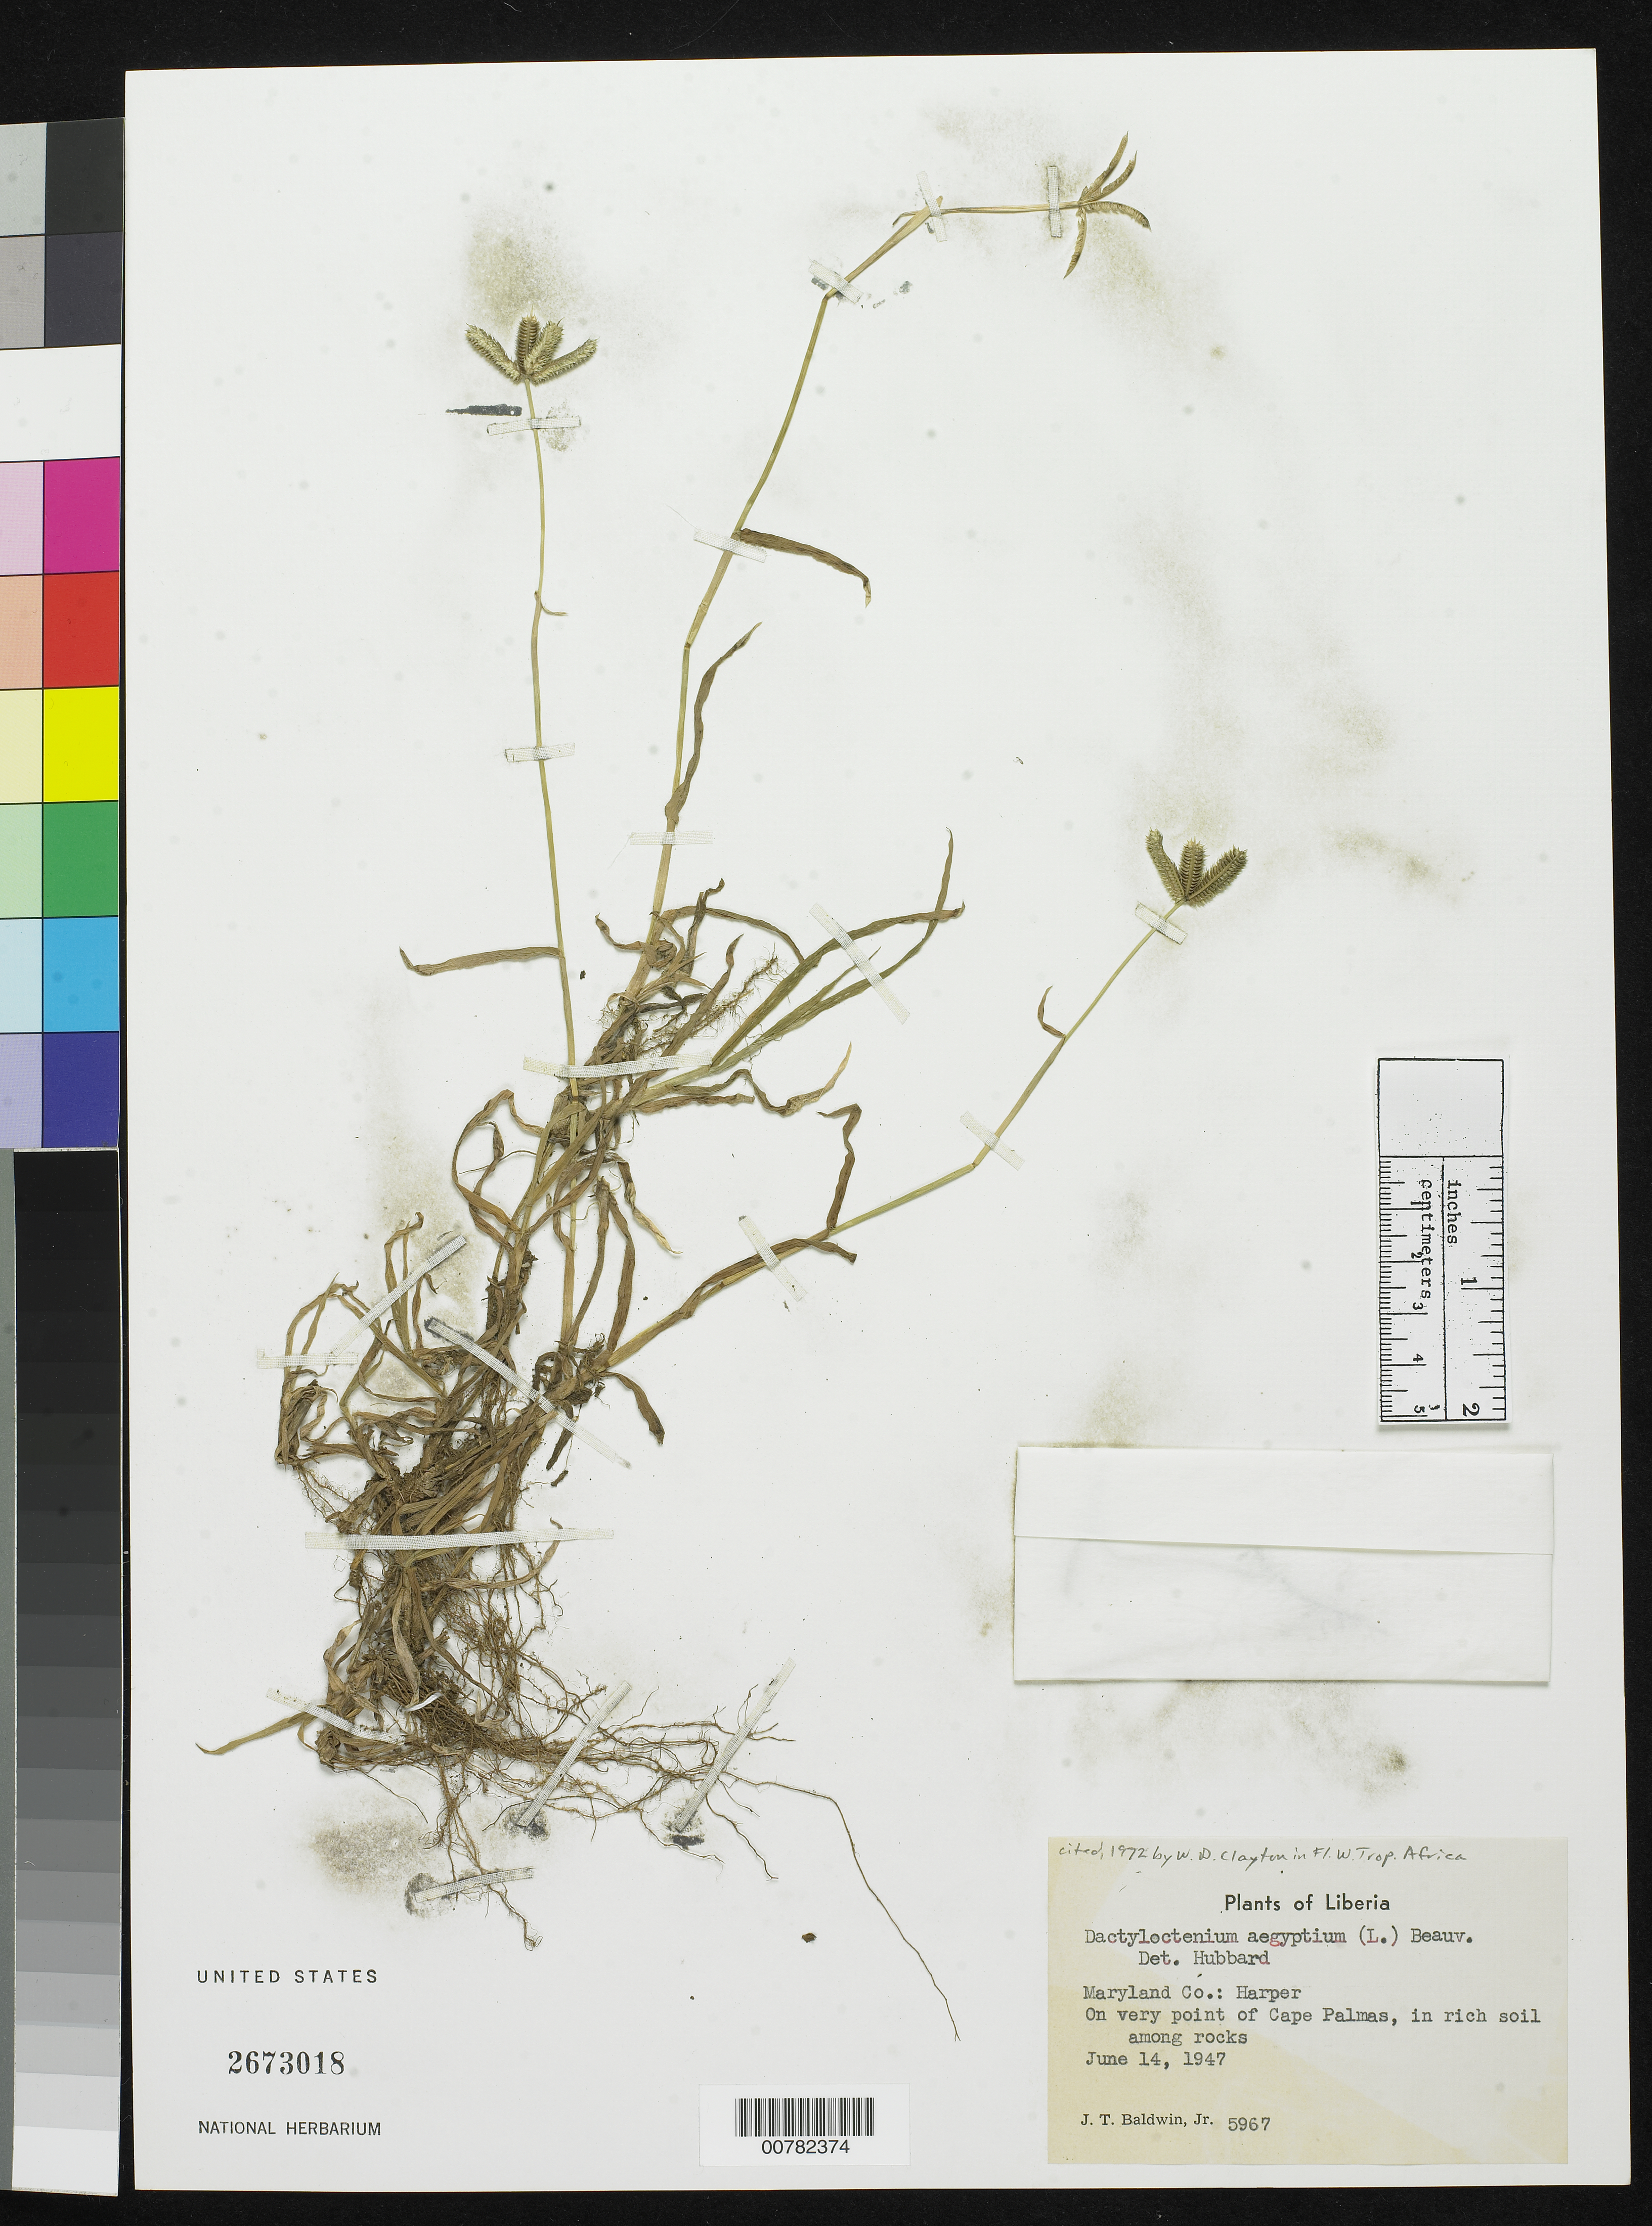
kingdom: Plantae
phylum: Tracheophyta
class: Liliopsida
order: Poales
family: Poaceae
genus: Dactyloctenium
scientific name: Dactyloctenium aegyptium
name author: (L.) Willd.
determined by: Hubbard, C. E.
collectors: J. T. Baldwin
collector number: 5967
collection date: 1947-06-14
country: Liberia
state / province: Maryland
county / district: Maryland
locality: On very point of Cape Palmas, in rich soil among rocks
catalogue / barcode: US 2673018